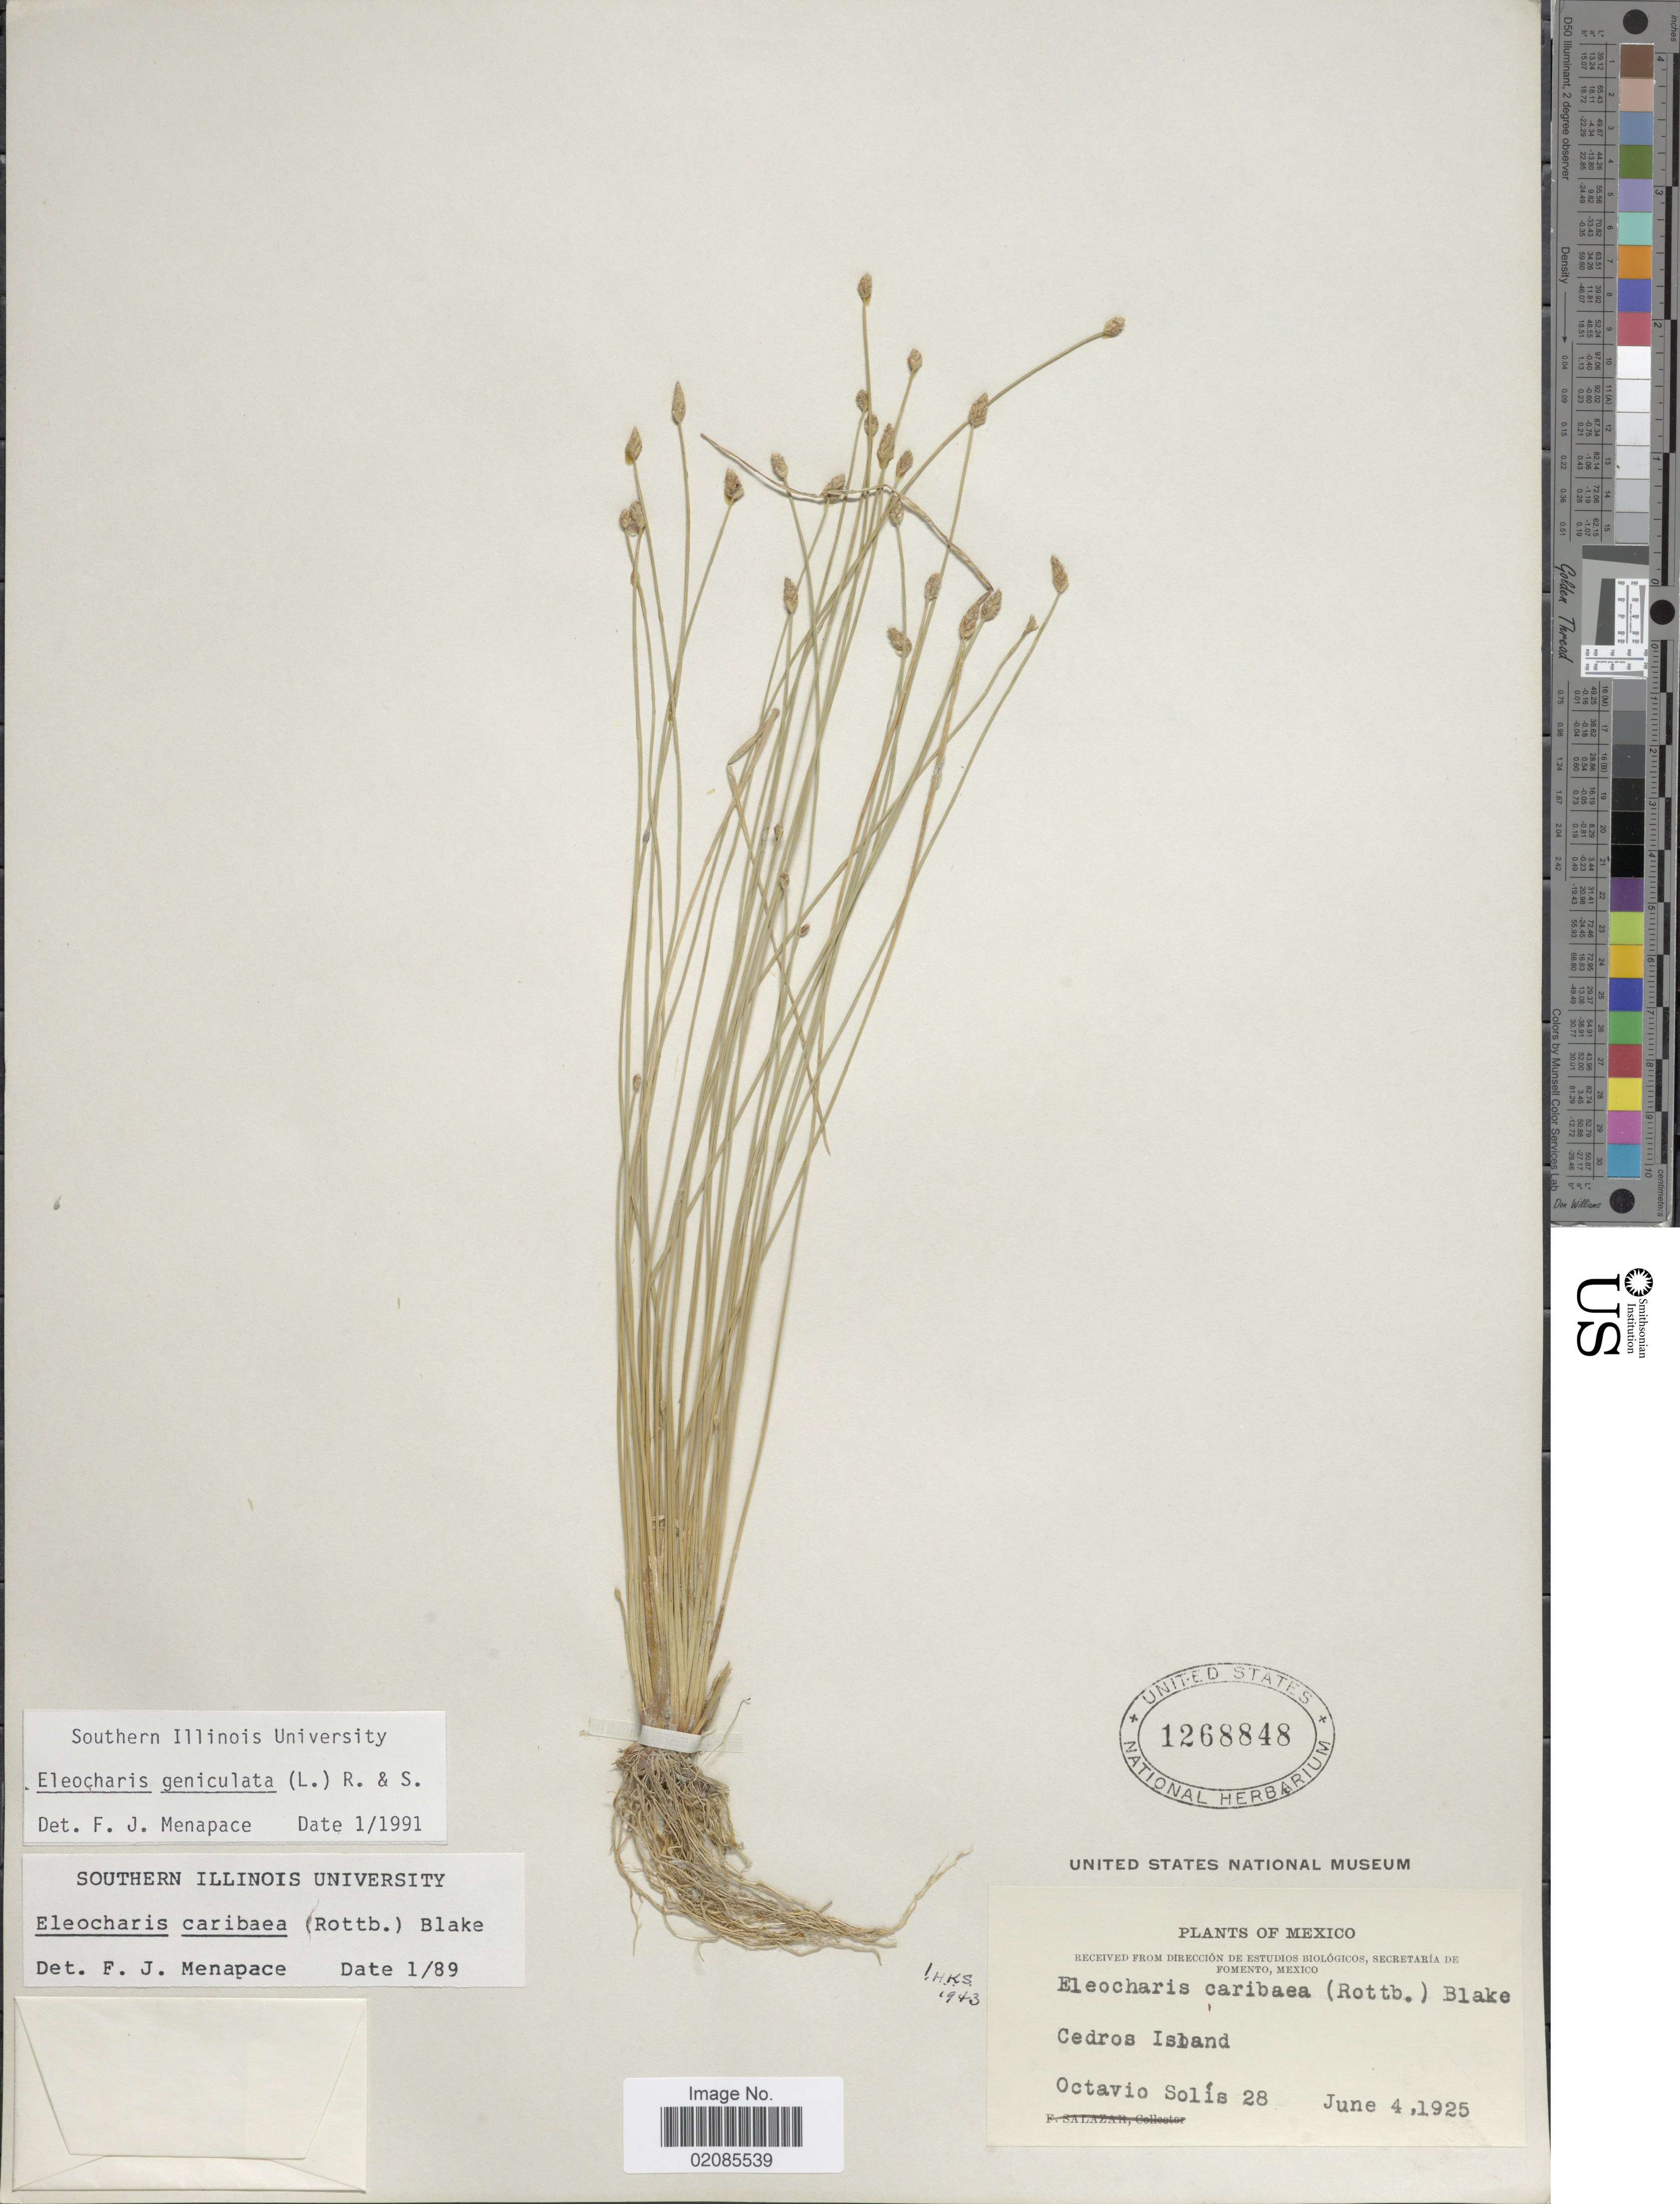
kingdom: Plantae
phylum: Tracheophyta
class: Liliopsida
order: Poales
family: Cyperaceae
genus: Eleocharis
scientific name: Eleocharis geniculata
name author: (L.) Roem. & Schult.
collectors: O. Solis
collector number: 28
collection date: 1925-06-04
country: Mexico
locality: Cedros Island.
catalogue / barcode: US 1268848